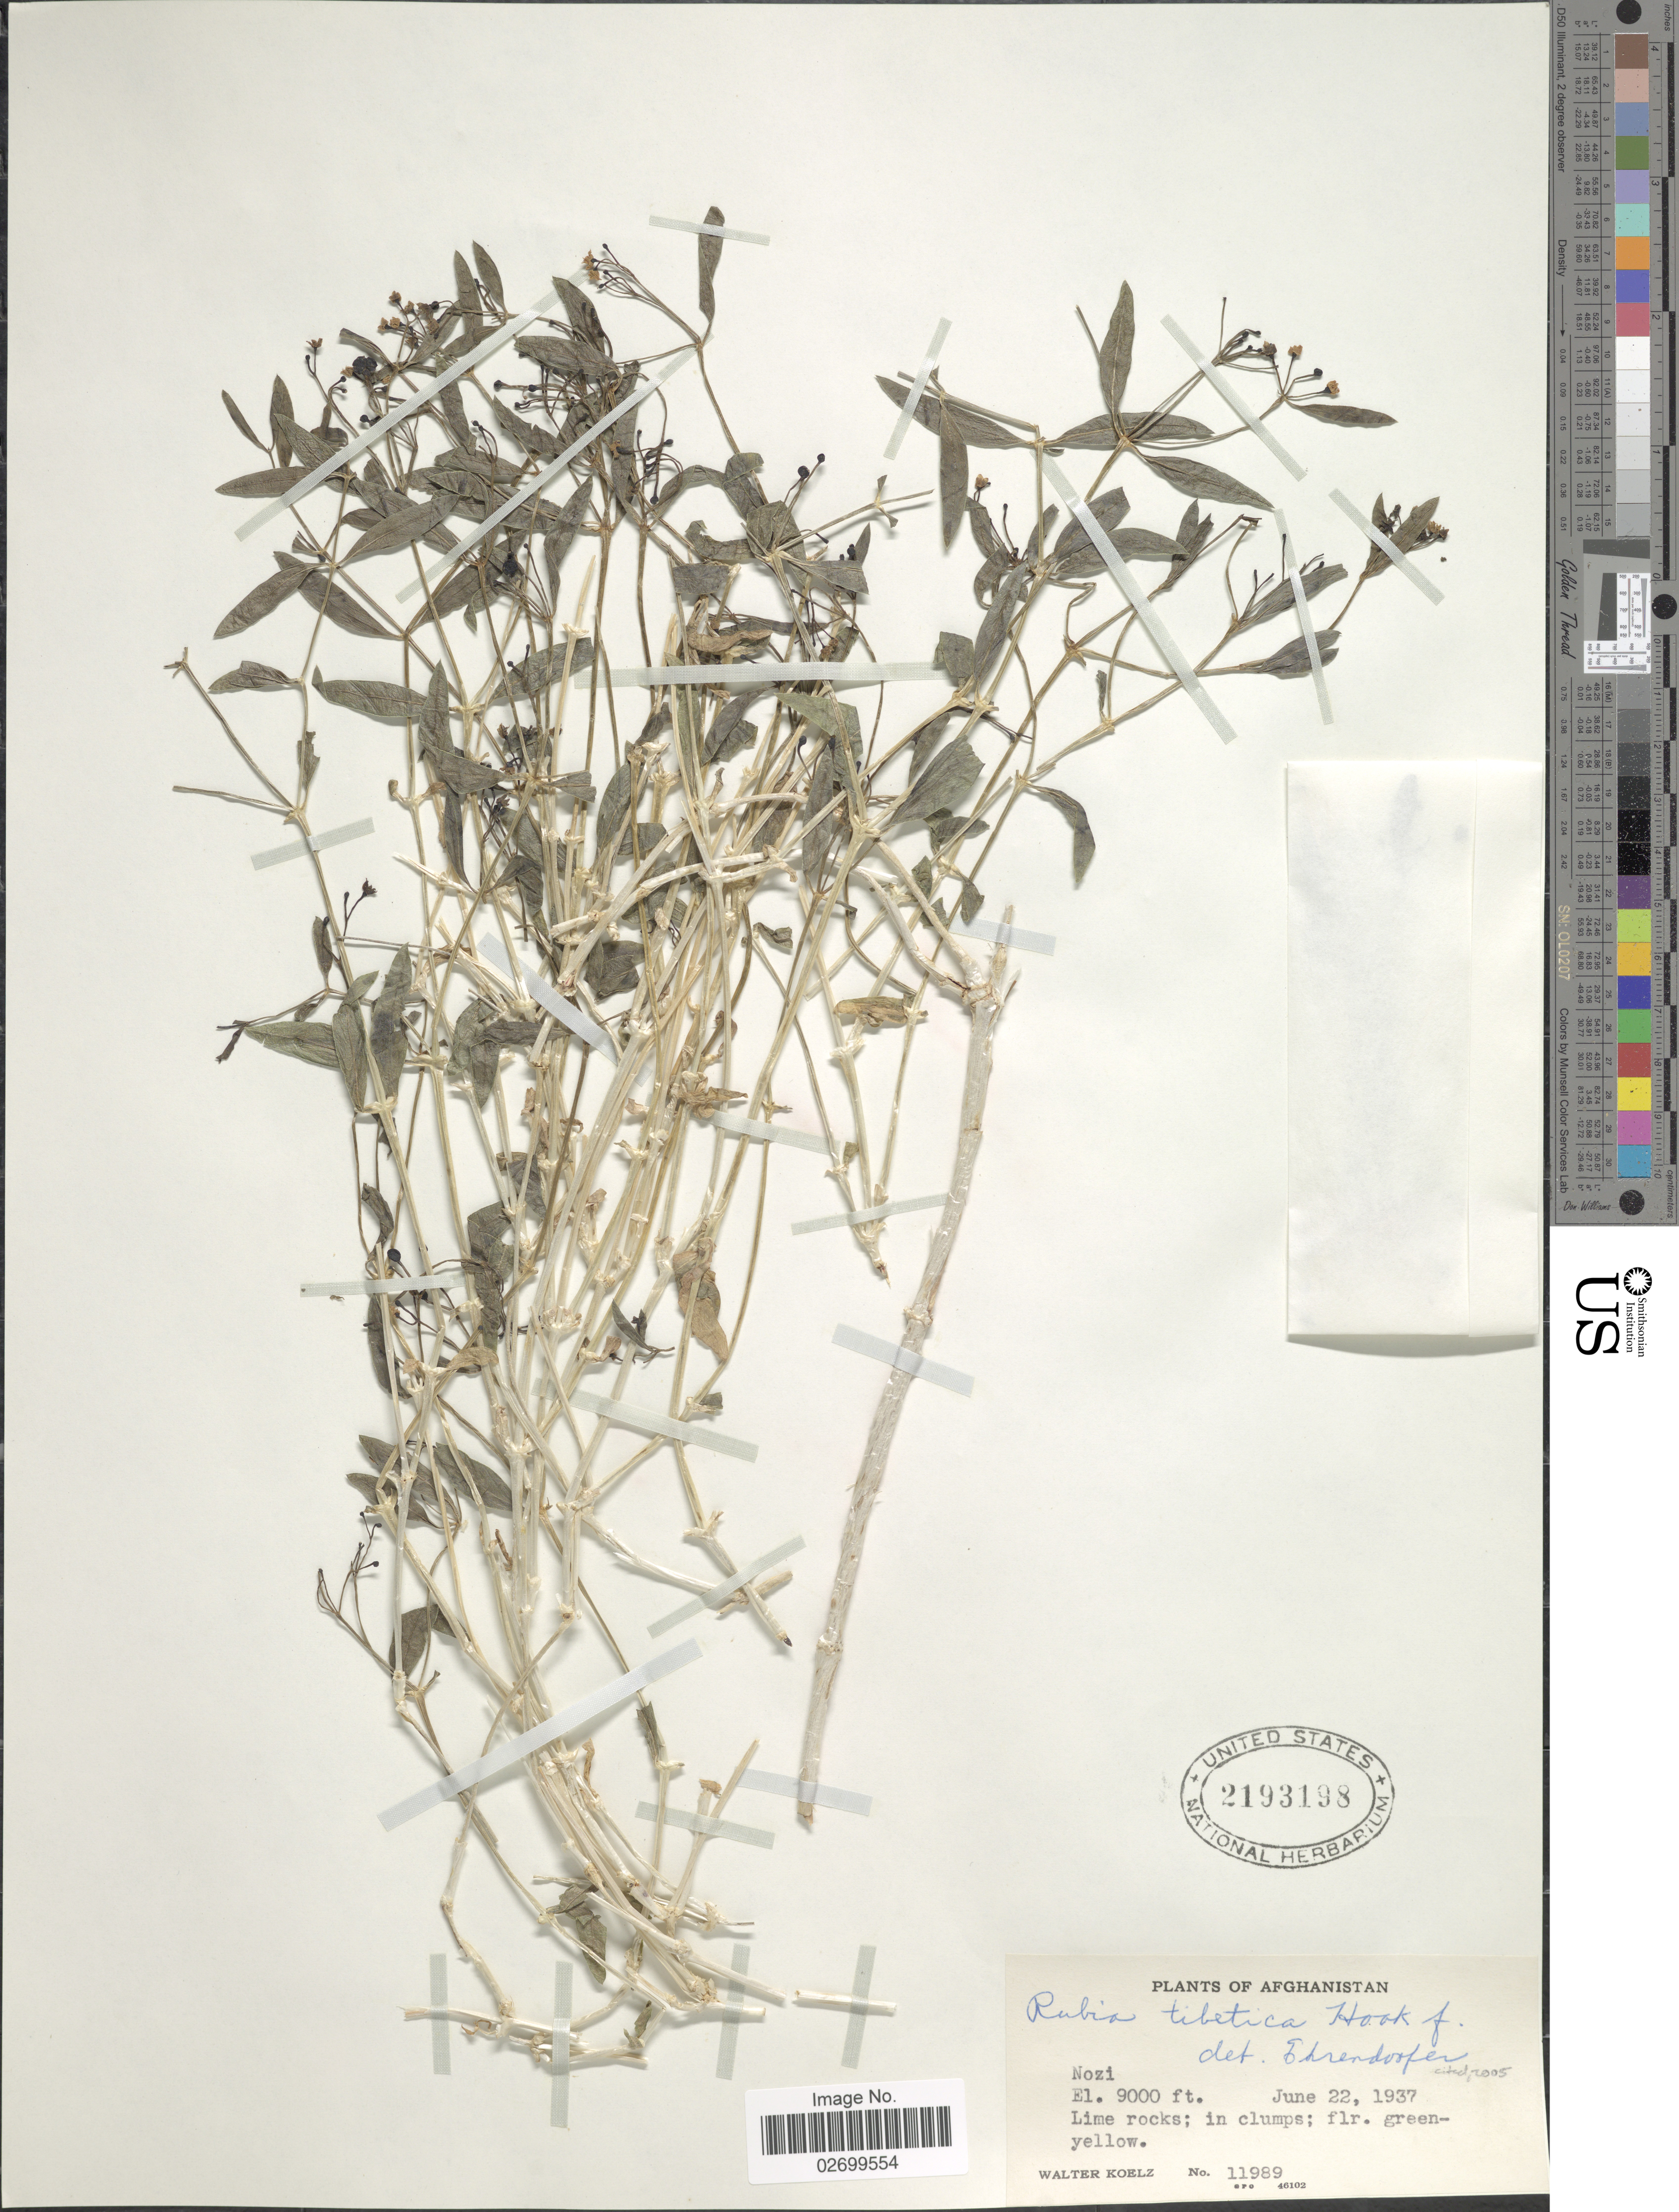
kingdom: Plantae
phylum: Tracheophyta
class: Magnoliopsida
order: Gentianales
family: Rubiaceae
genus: Rubia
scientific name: Rubia tibetica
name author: Hook. f.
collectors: W. N. Koelz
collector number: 11989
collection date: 1937-06-22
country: Afghanistan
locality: Nozi, lime rocks.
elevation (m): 2743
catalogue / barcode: US 2193198